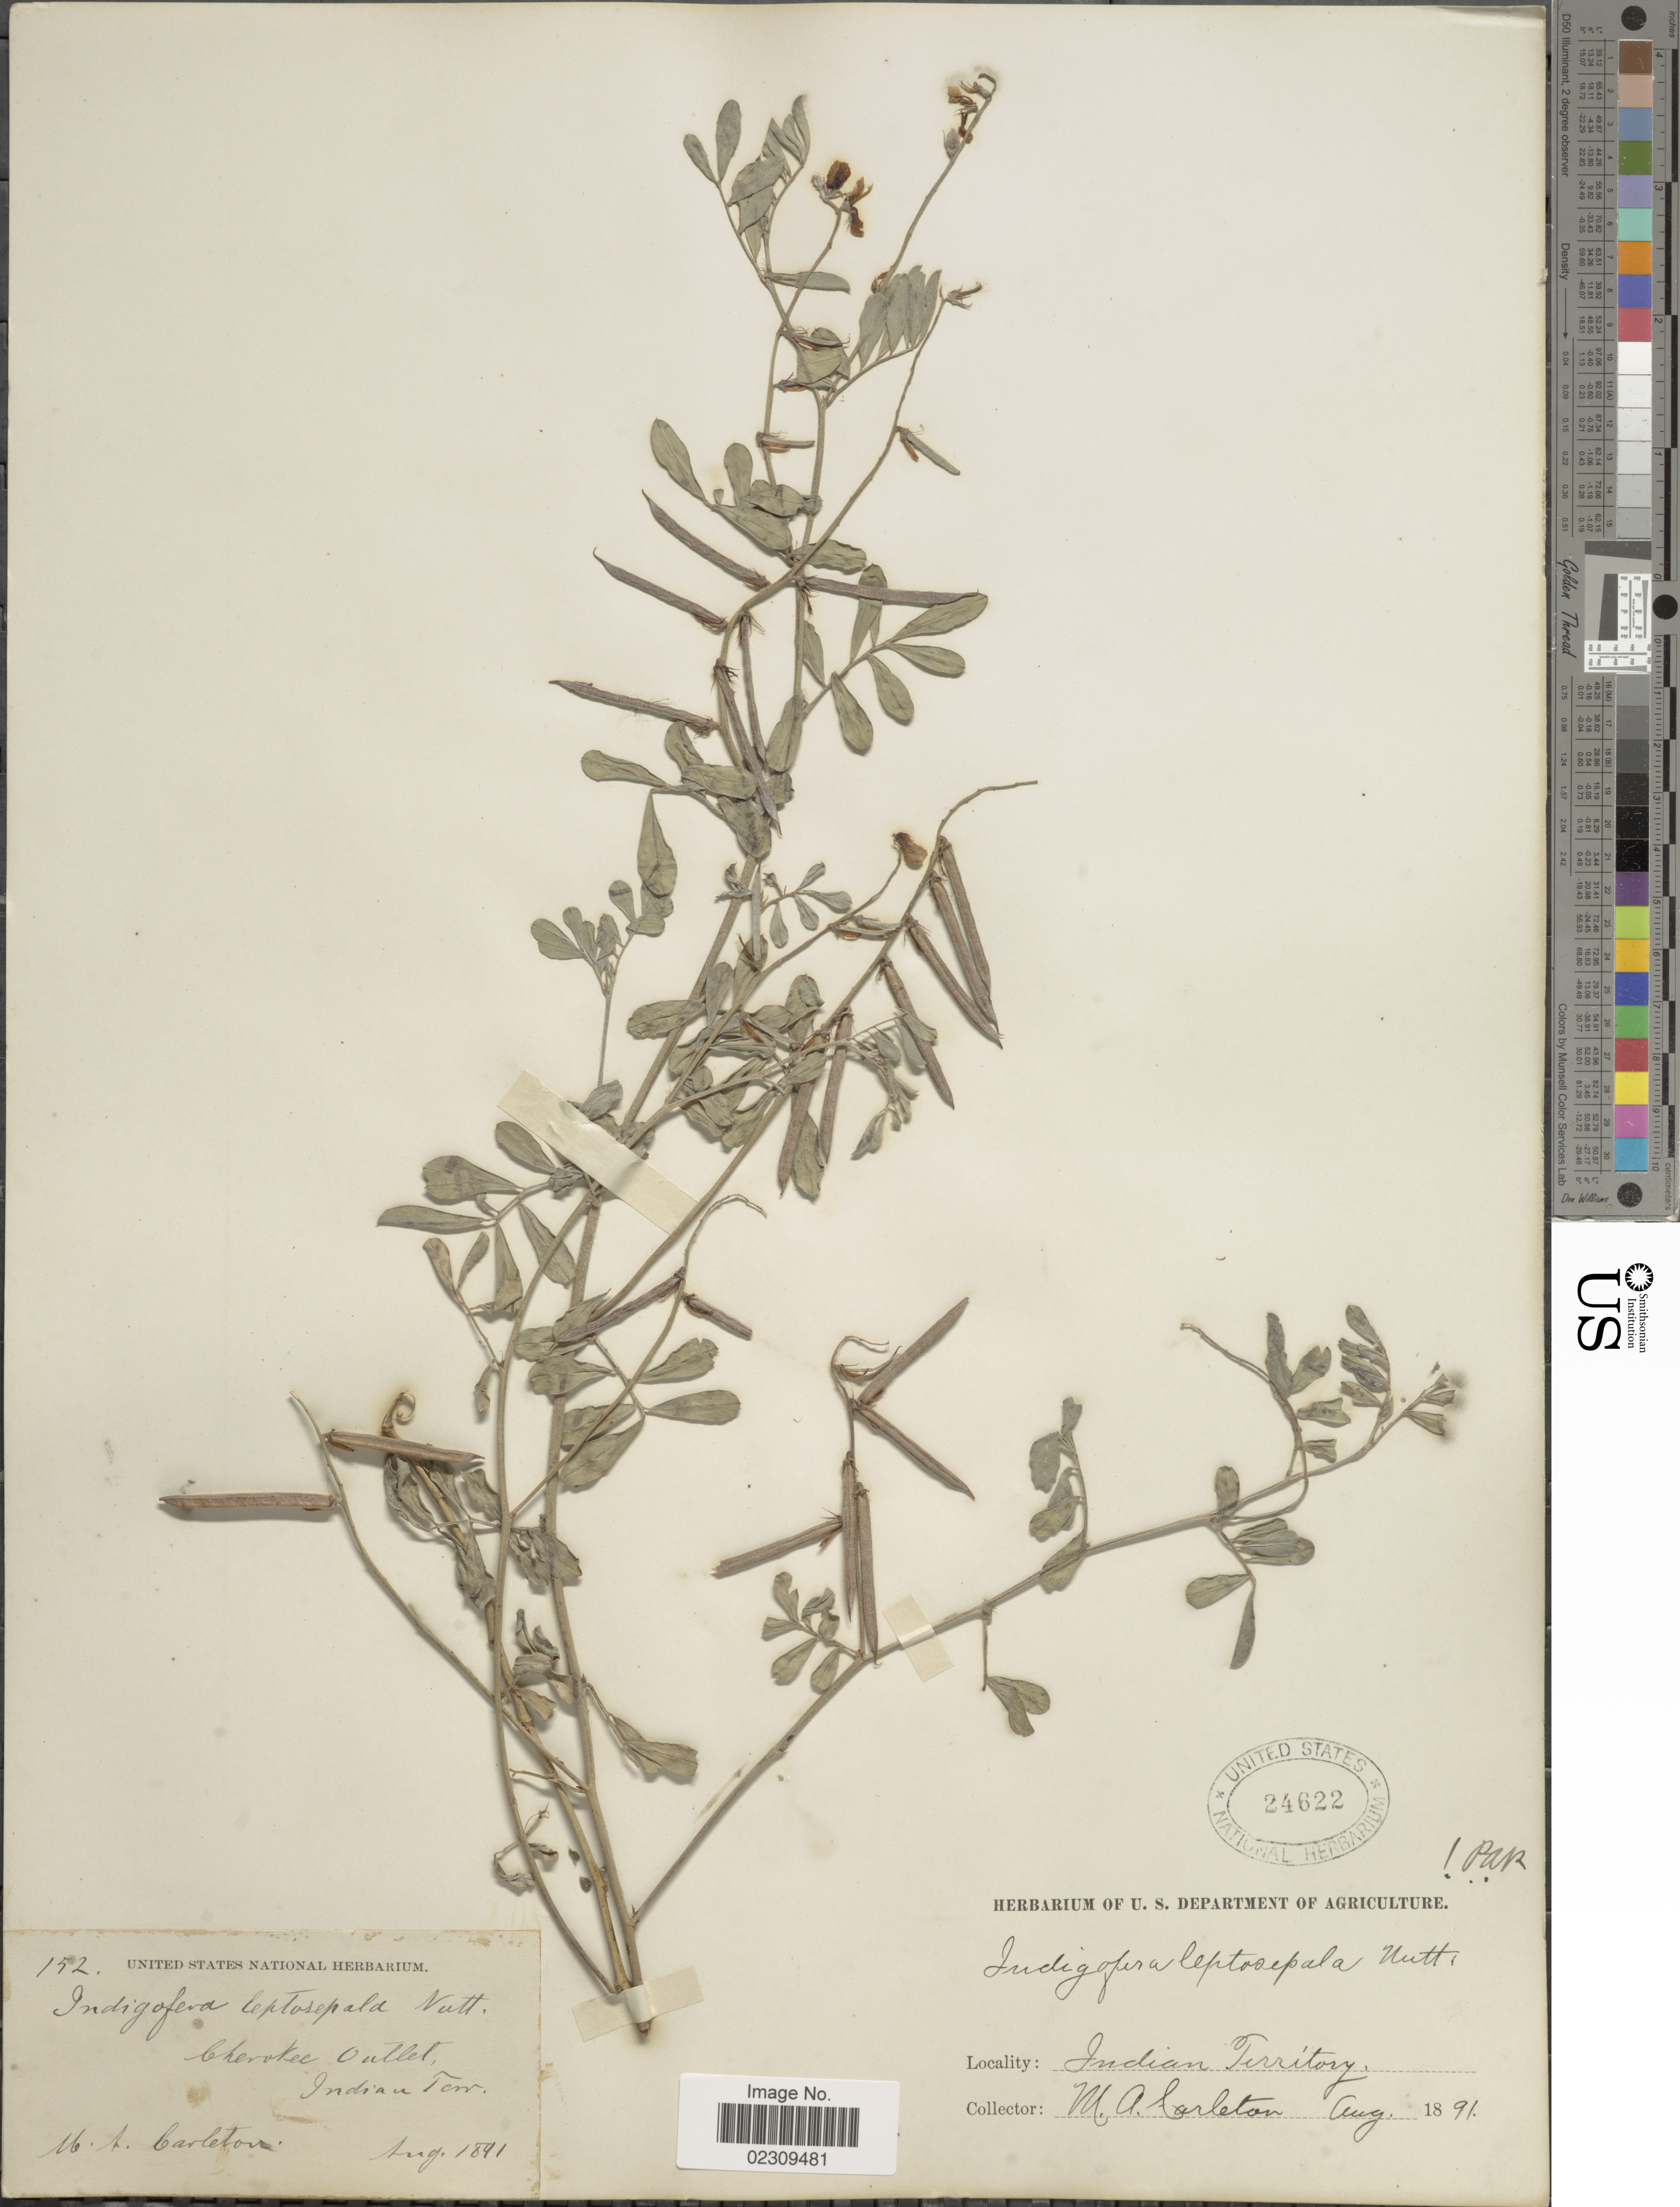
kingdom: Plantae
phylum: Tracheophyta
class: Magnoliopsida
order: Fabales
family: Fabaceae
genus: Indigofera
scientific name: Indigofera leptosepala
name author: Nutt.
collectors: M. A. Carleton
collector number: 152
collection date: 1891-08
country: United States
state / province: Oklahoma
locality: Indian Territory, Cherokee Outlet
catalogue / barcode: US 24622